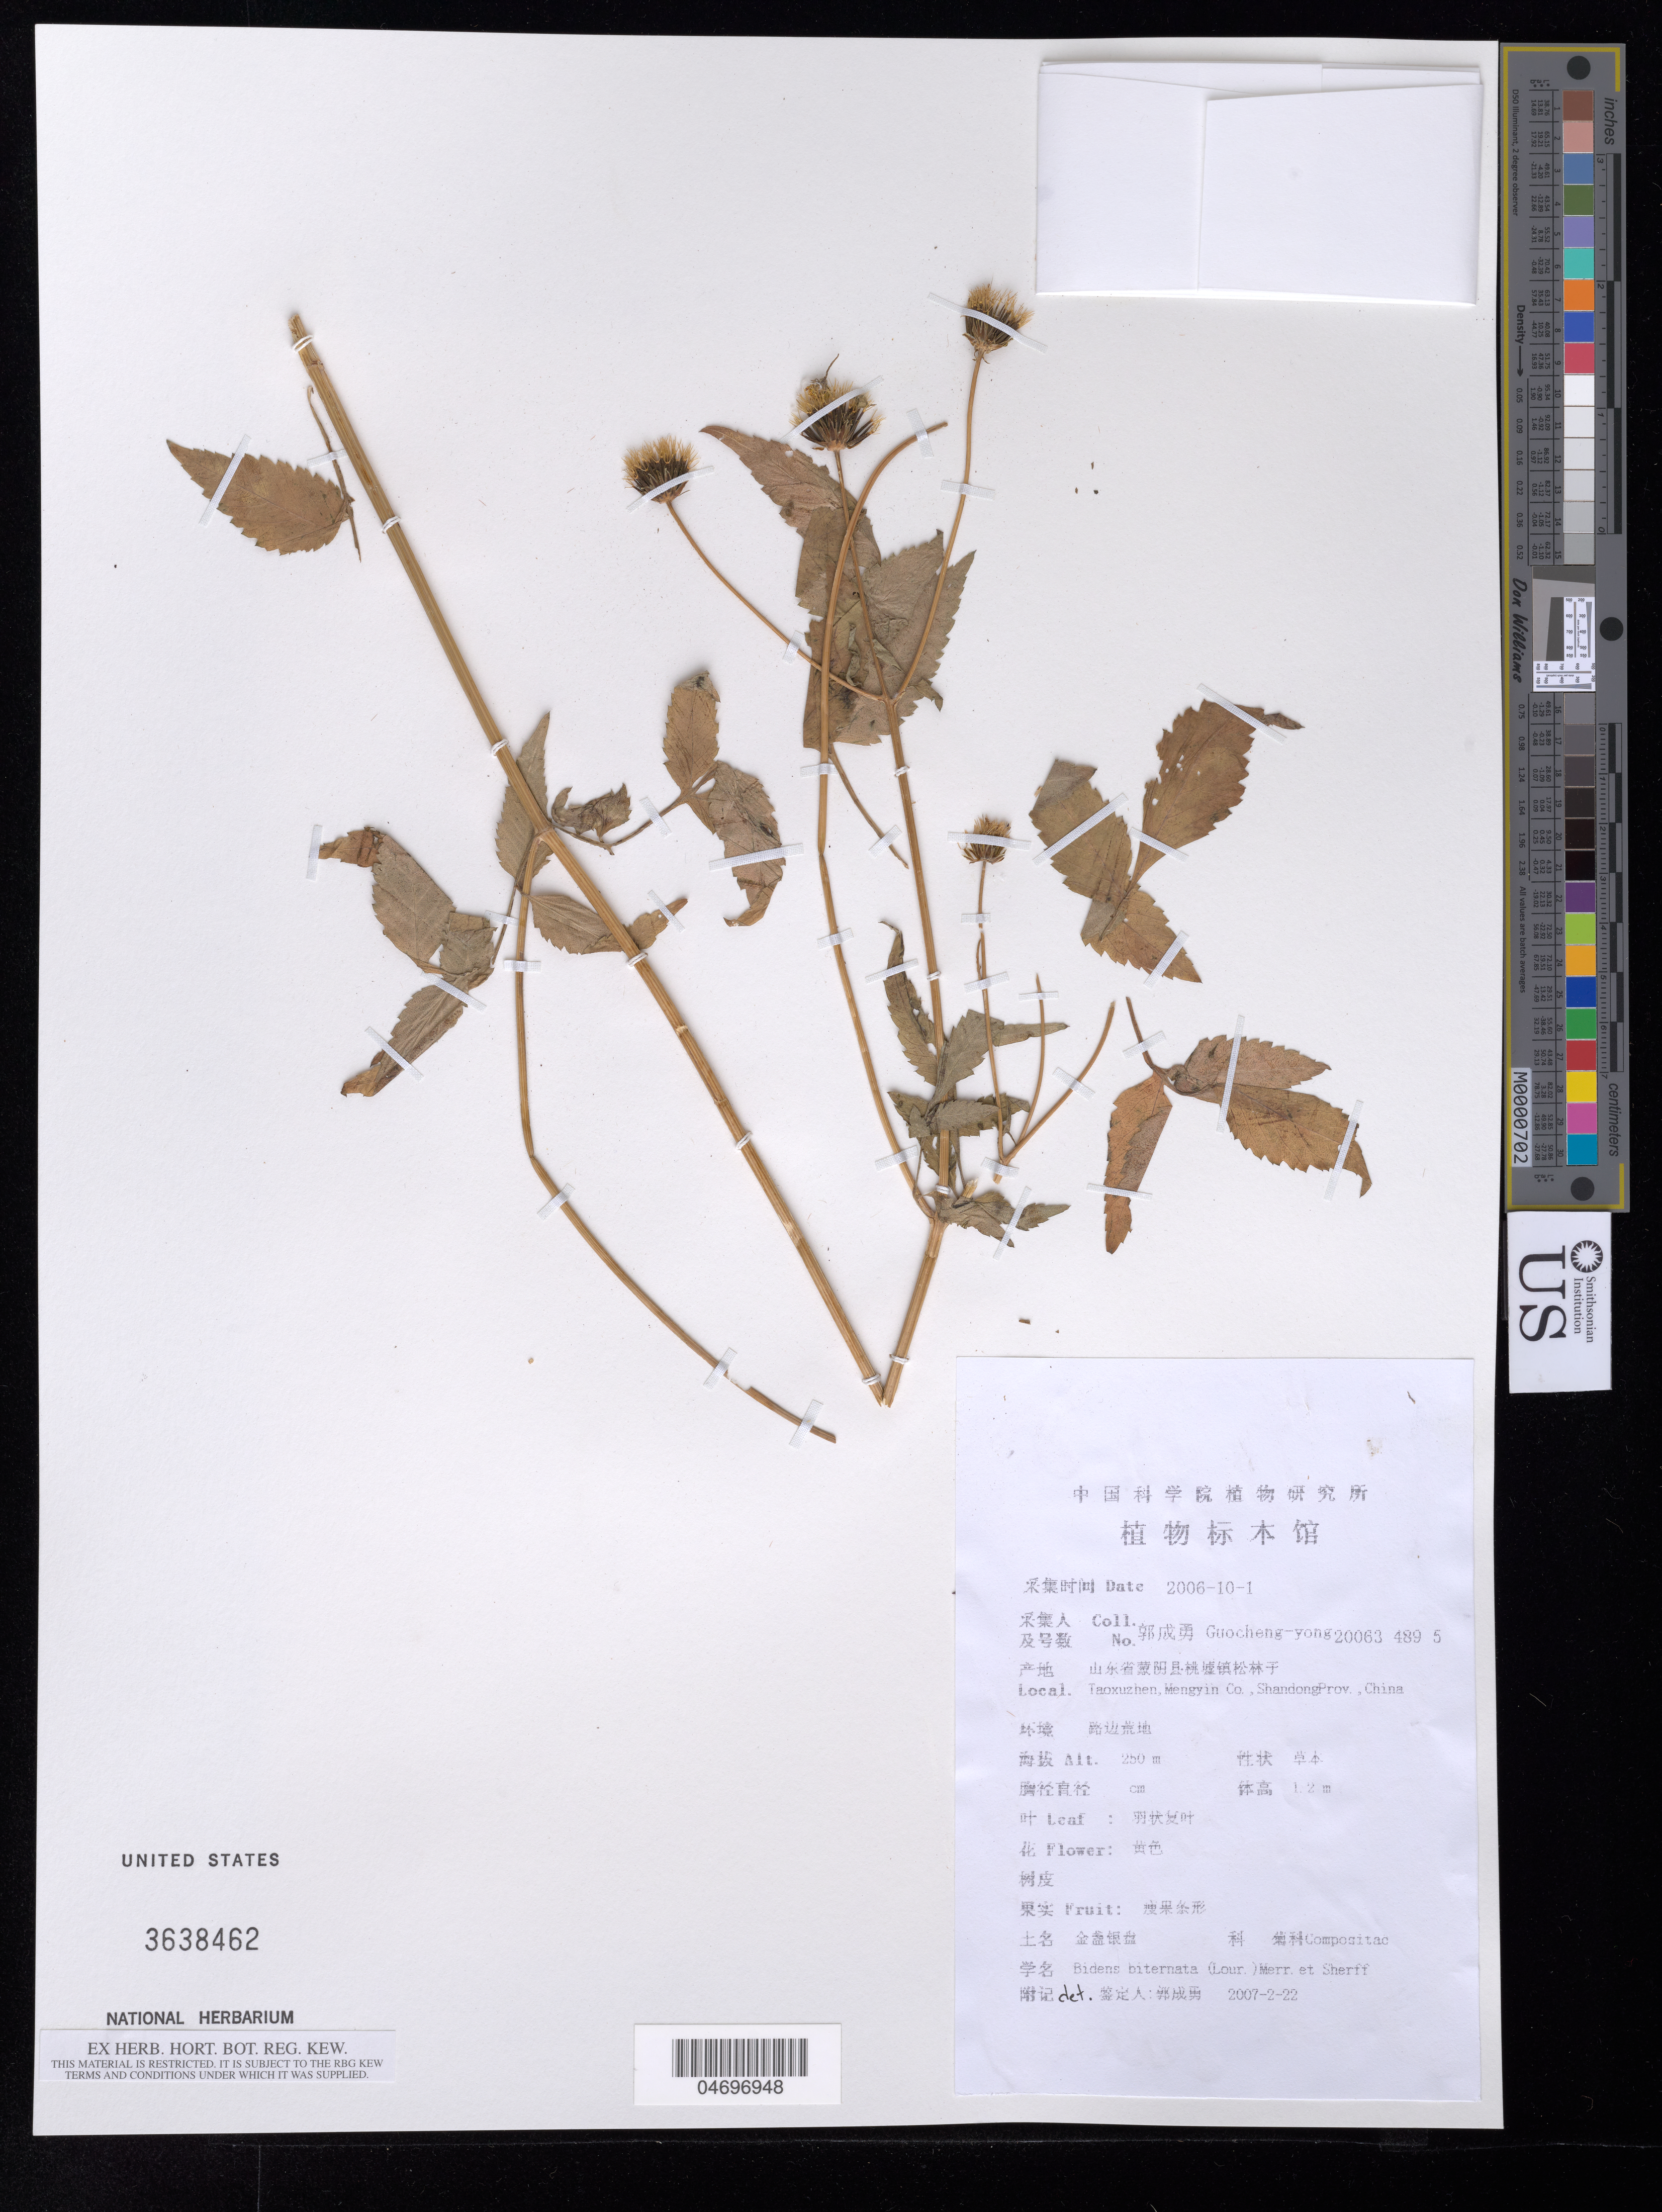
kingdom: Plantae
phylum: Tracheophyta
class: Magnoliopsida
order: Asterales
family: Asteraceae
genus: Bidens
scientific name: Bidens biternata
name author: (Lour.) Merr. & Sherff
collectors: Guo cheng-yong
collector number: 20063 489 5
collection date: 2006-10-01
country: China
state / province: Shandong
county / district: Mengyin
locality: Taoxuzhen.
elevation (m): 250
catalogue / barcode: US 3638462